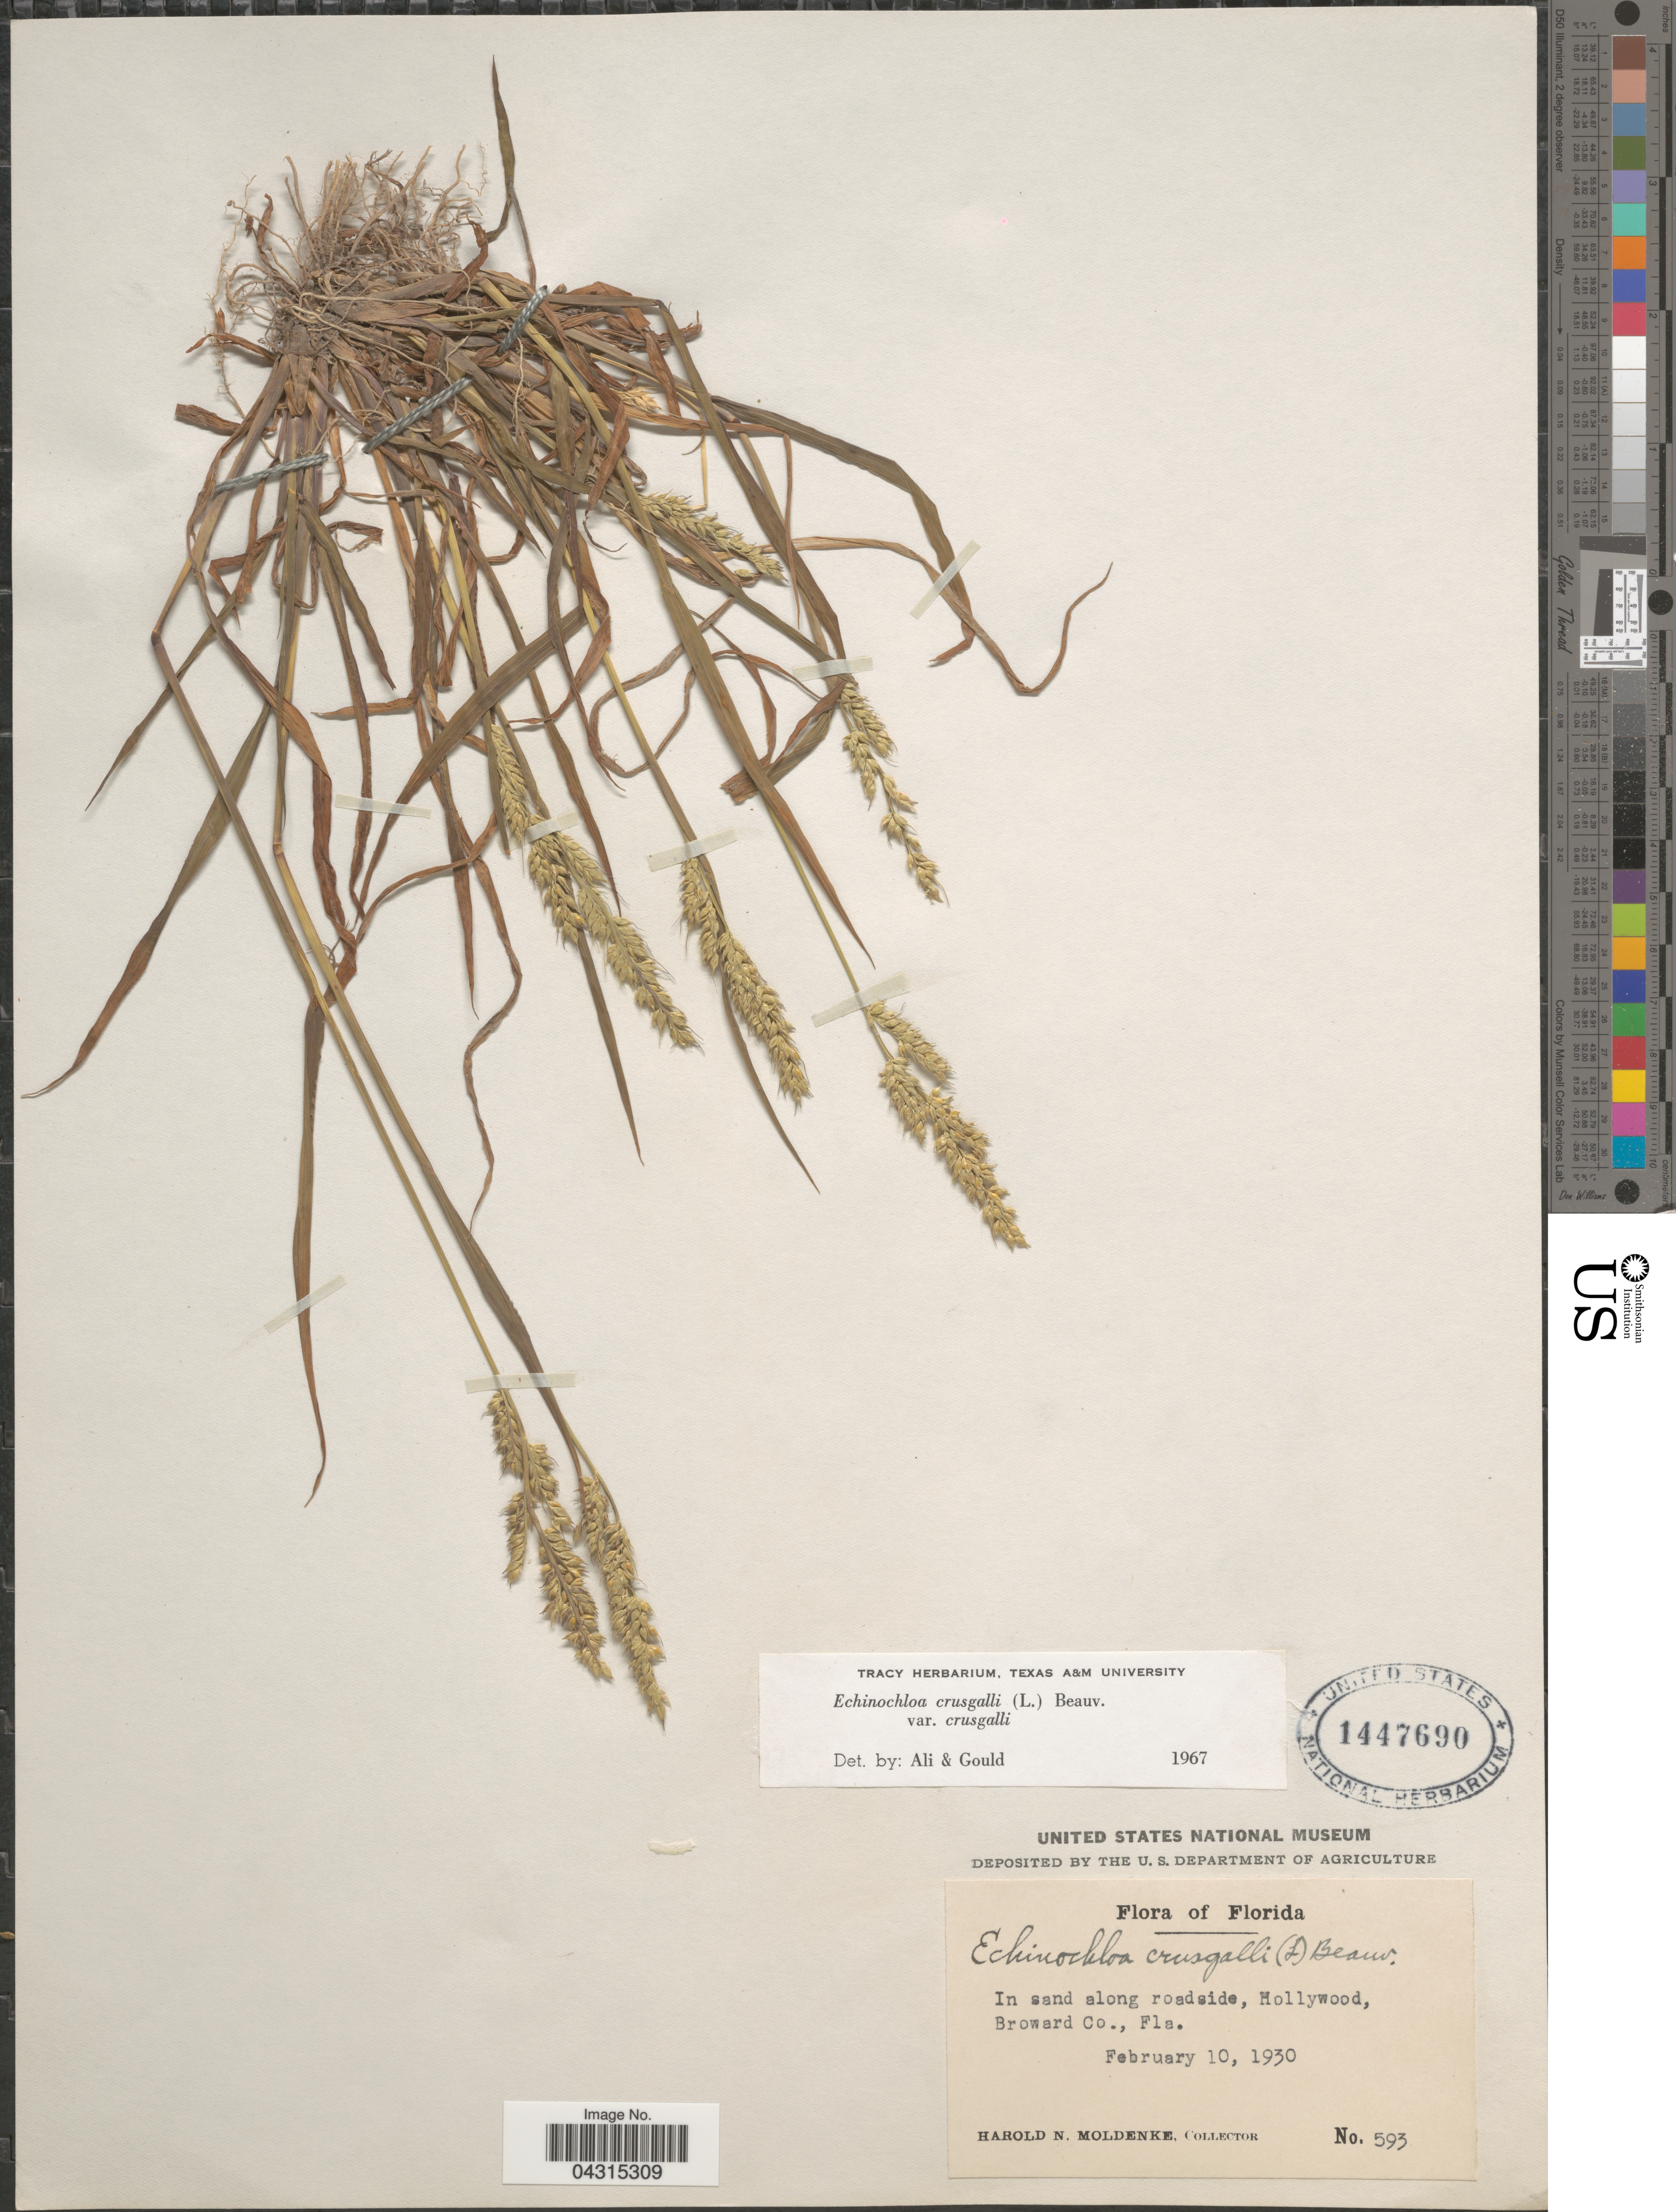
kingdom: Plantae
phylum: Tracheophyta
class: Liliopsida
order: Poales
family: Poaceae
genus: Echinochloa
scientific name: Echinochloa crus-galli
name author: (L.) P. Beauv.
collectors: H. N. Moldenke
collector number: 593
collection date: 1930-02-10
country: United States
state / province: Florida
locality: In sand along roadside, Hollywood, Broward Co.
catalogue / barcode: US 1447690